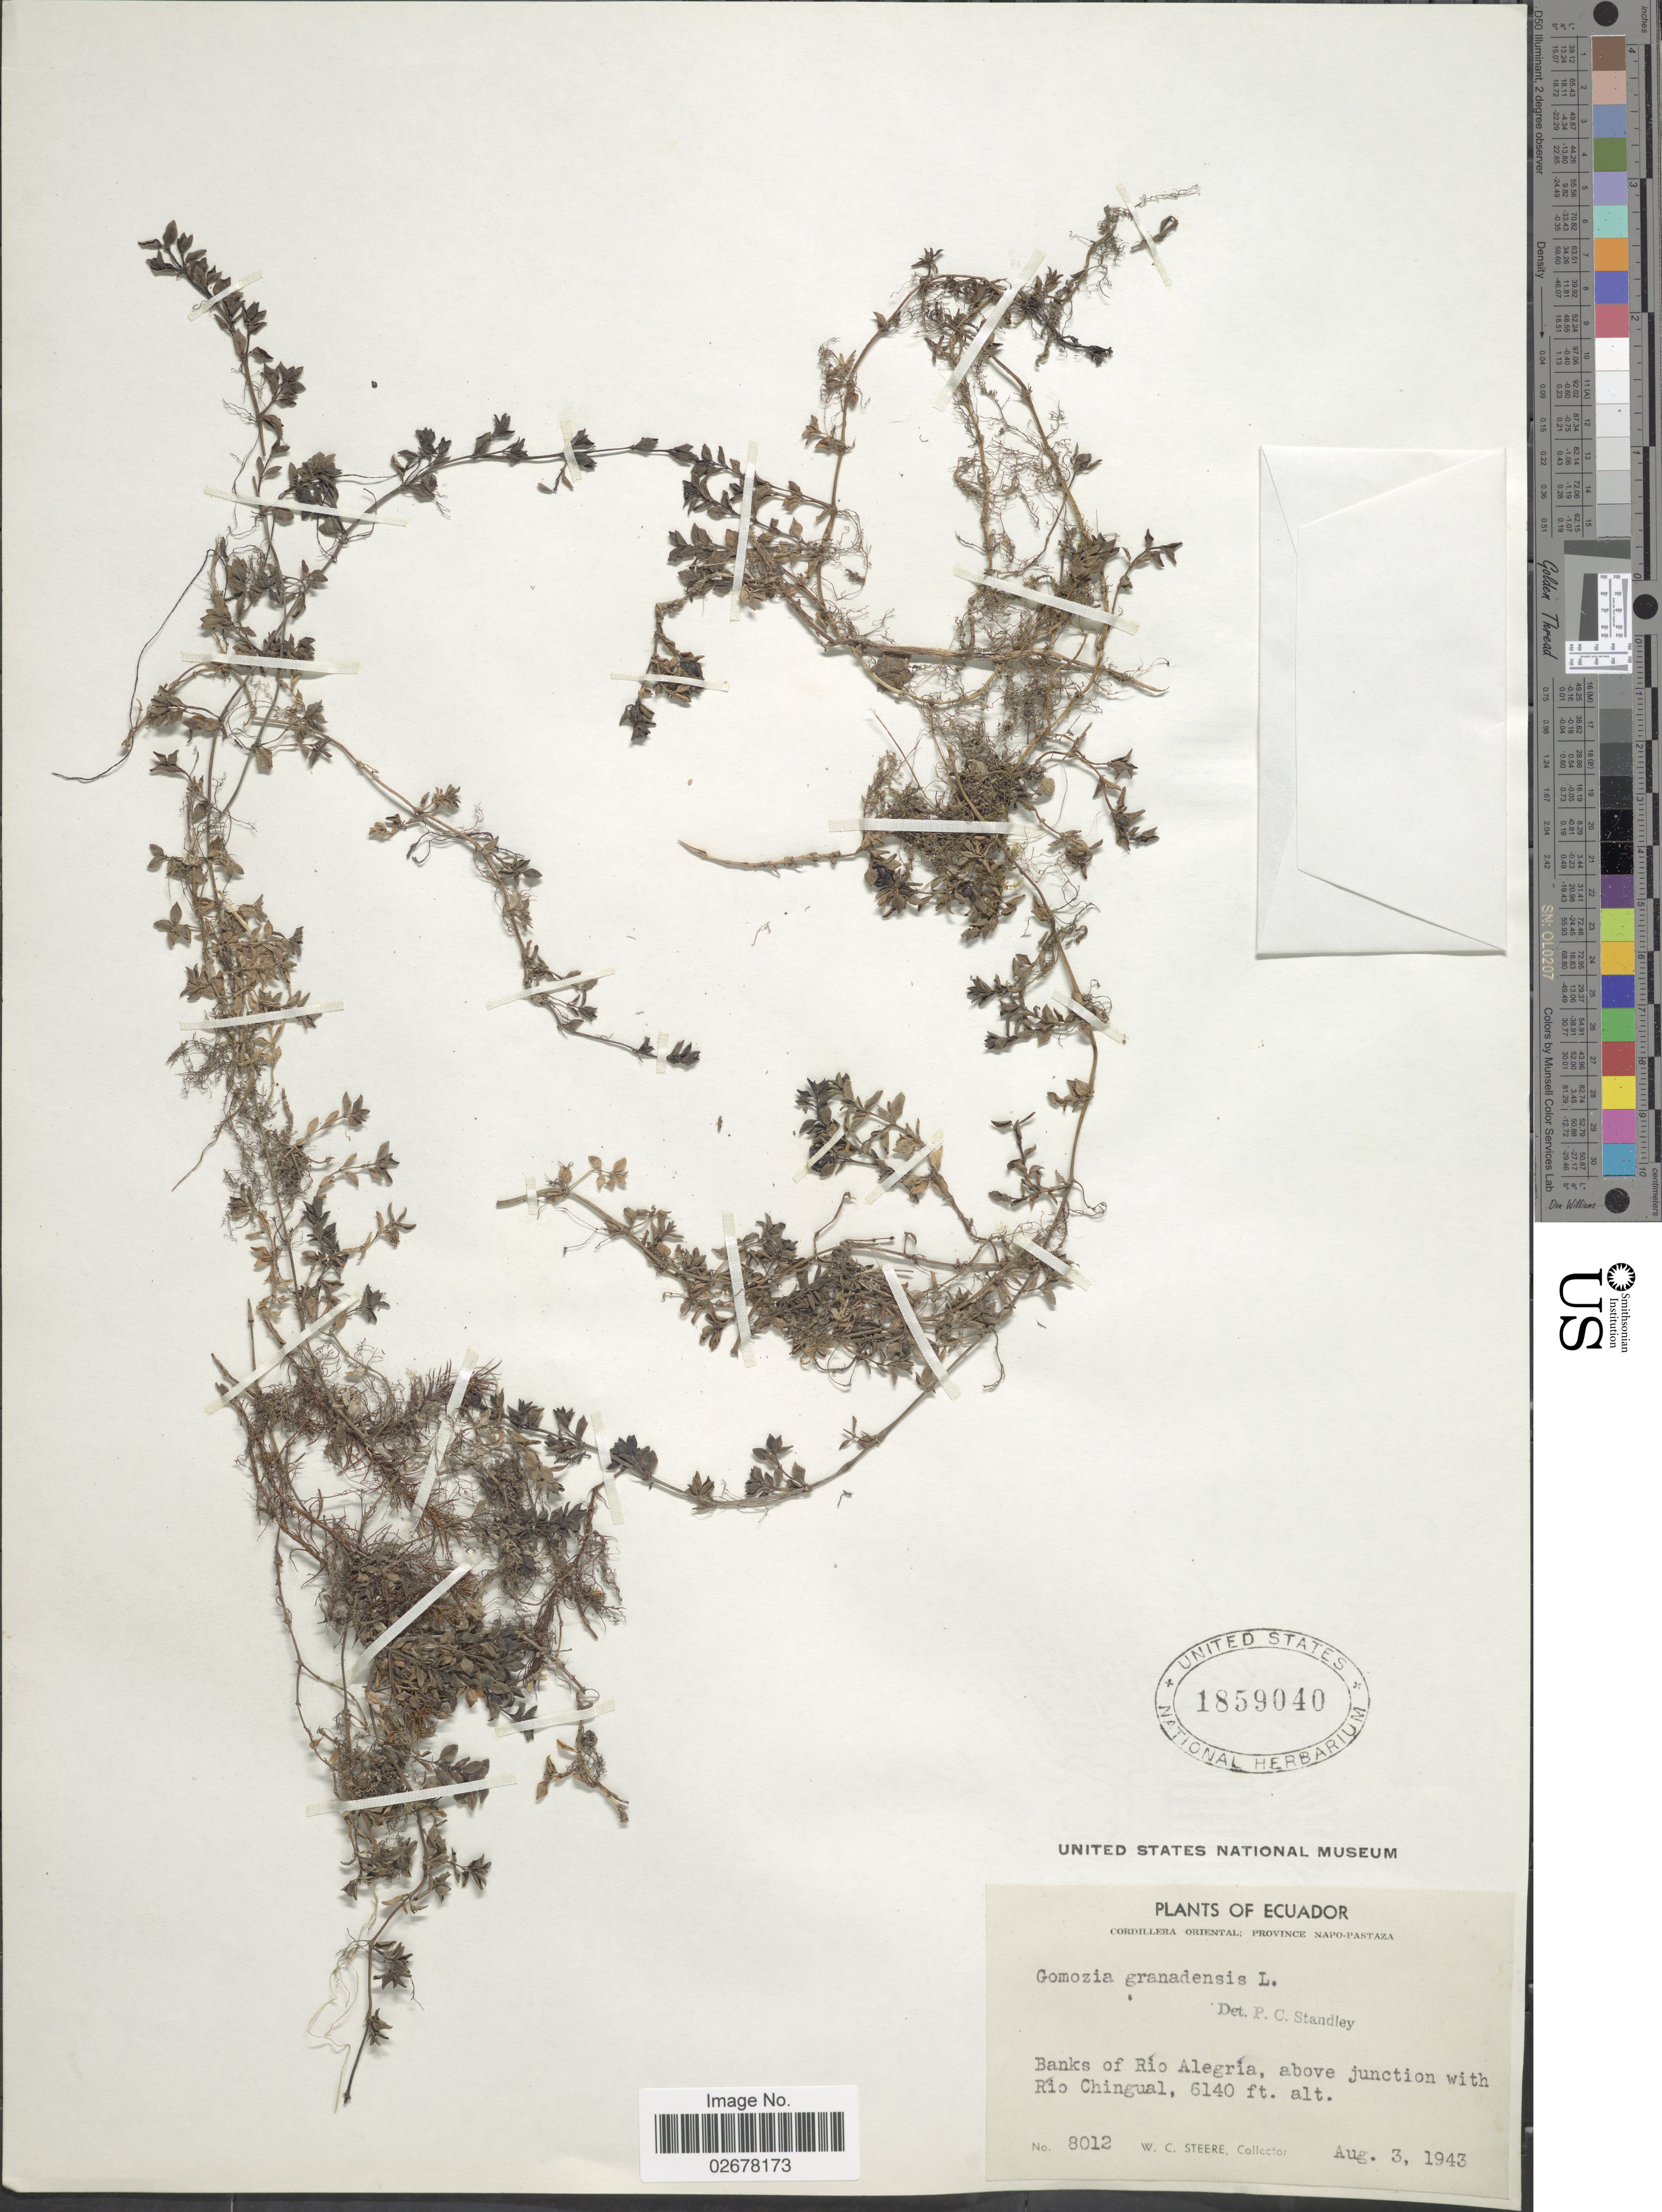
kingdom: Plantae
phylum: Tracheophyta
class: Magnoliopsida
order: Gentianales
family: Rubiaceae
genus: Nertera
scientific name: Nertera depressa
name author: Banks & Sol. ex Gaertn.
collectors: W. C. Steere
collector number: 8012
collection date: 1943-08-03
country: Ecuador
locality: Cordillera Oriental, Prov, Napo-Pastaza, Banks of Río Alegría, above junction with Río Chingual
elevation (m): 1871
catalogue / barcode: US 1859040